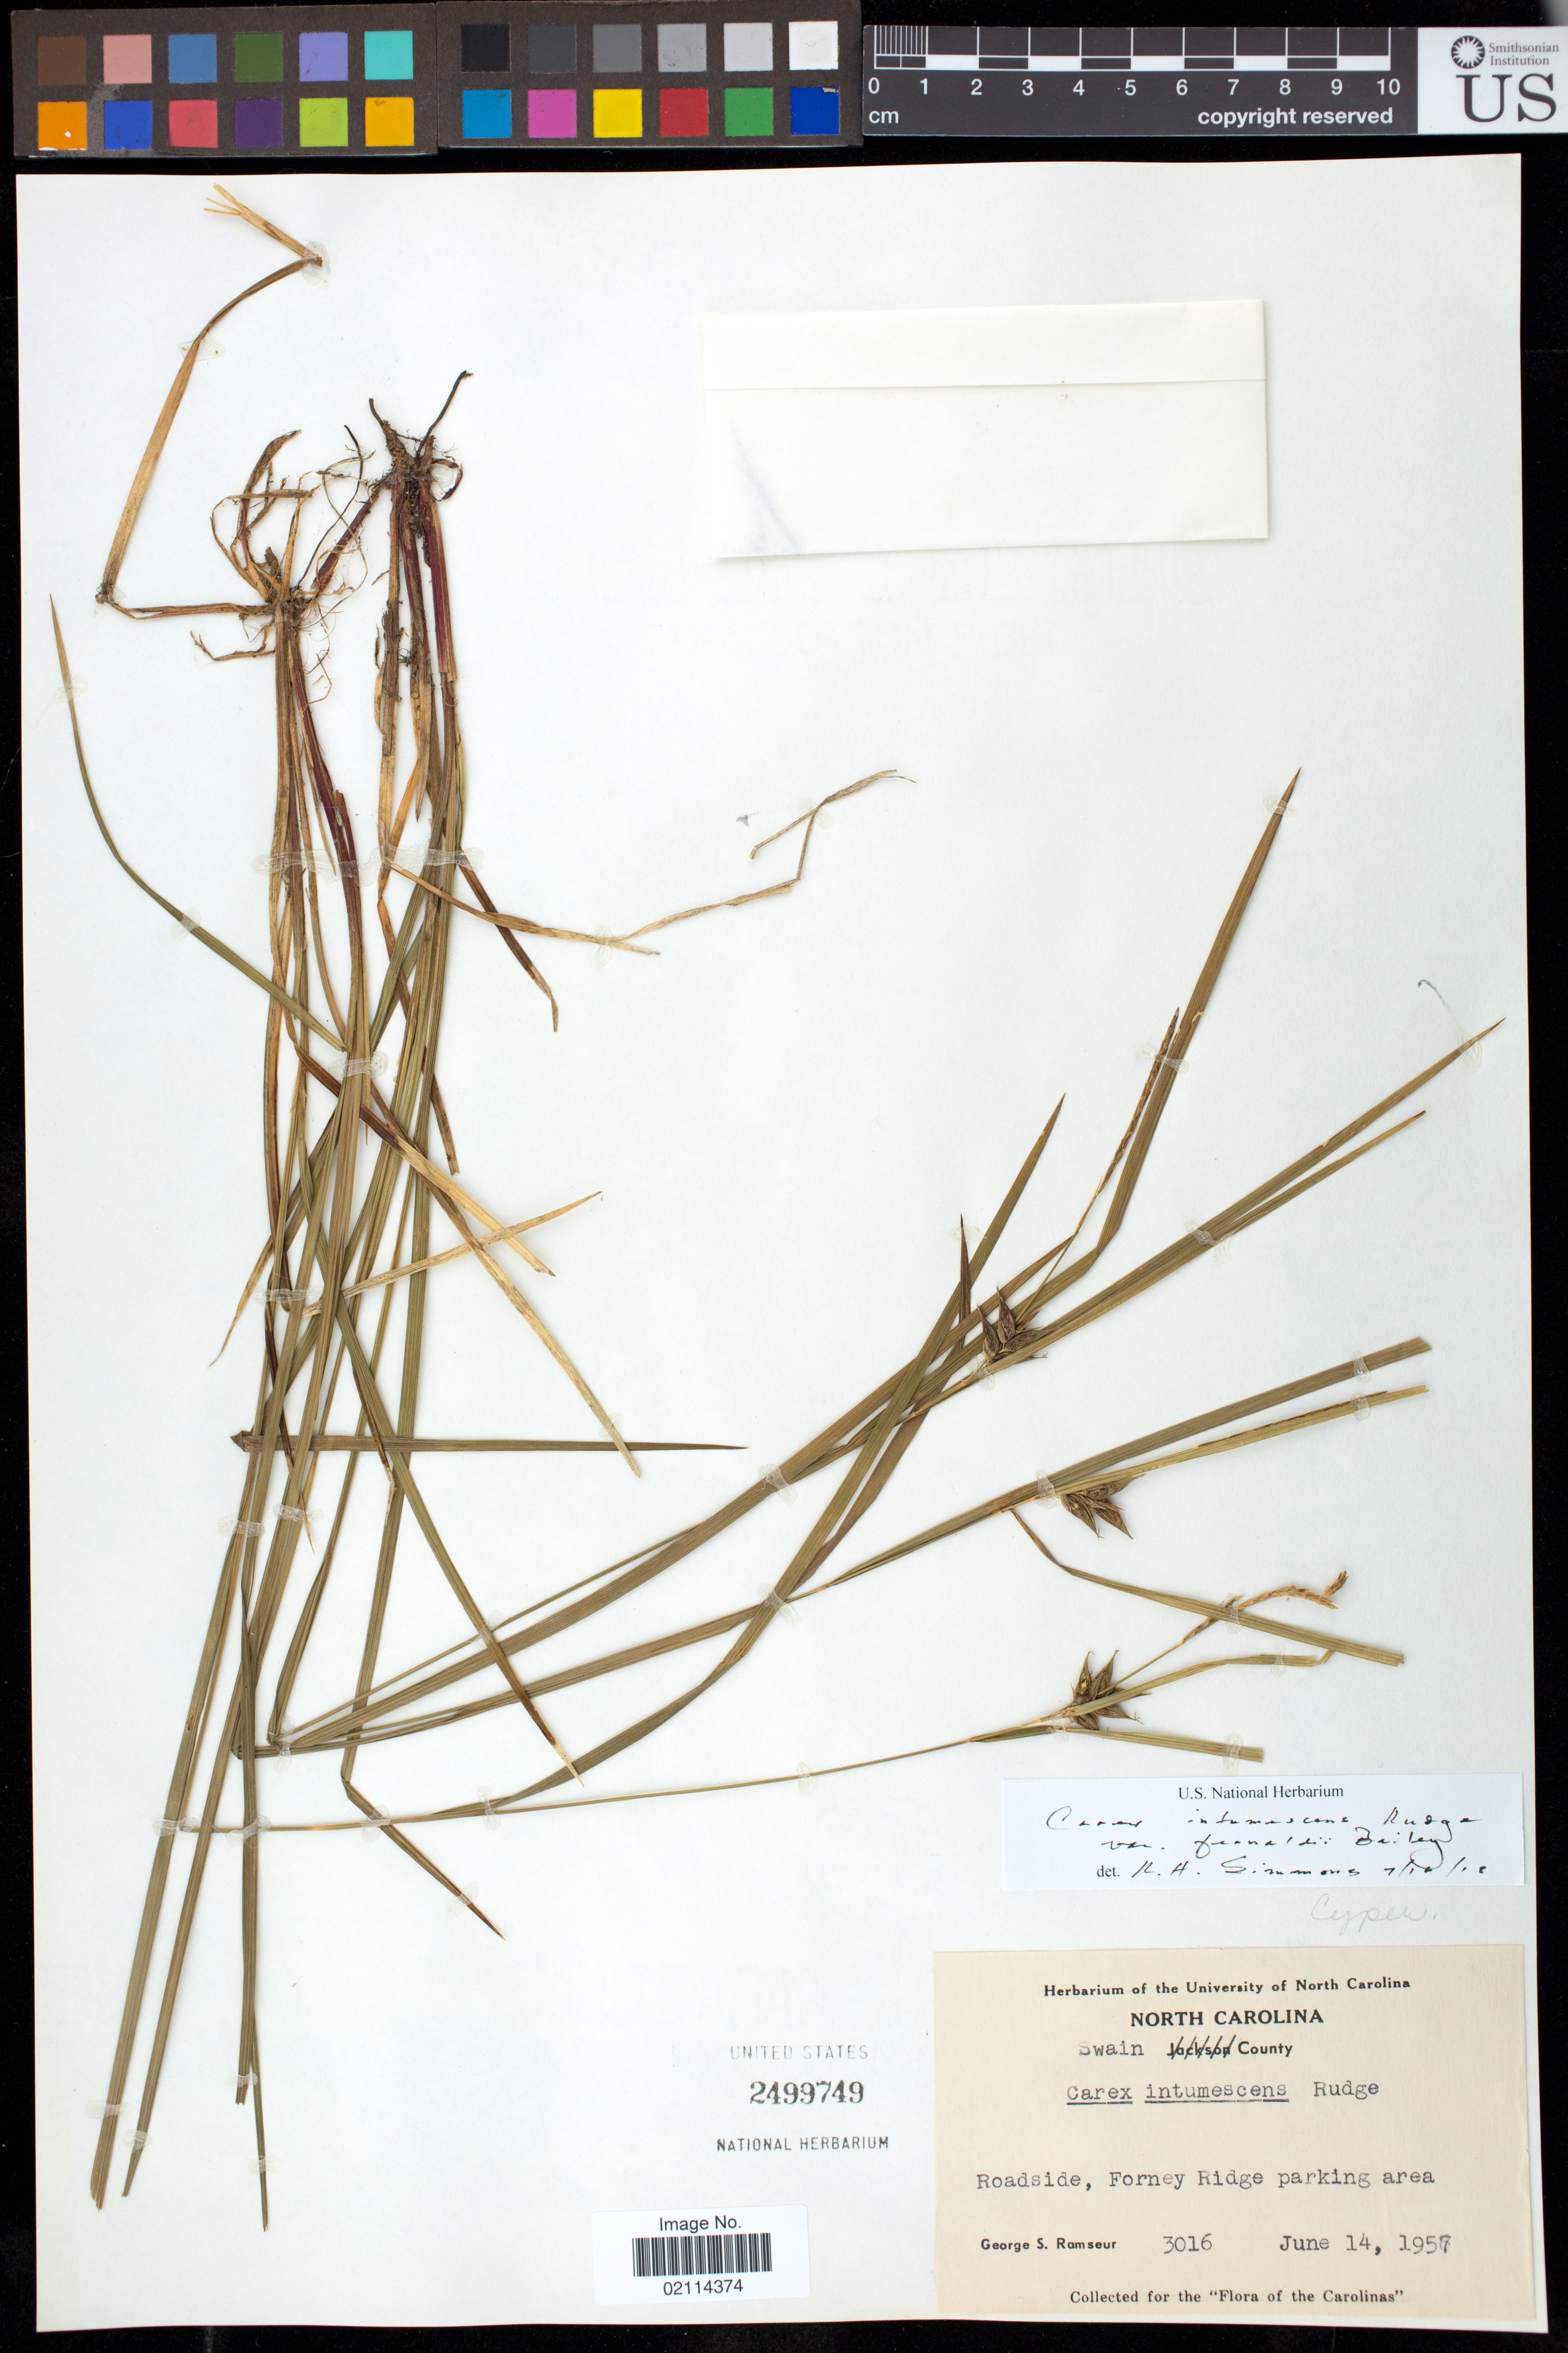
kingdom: Plantae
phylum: Tracheophyta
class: Liliopsida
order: Poales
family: Cyperaceae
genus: Carex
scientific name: Carex intumescens var. fernaldii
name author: L.H. Bailey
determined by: Simmons, R. H., (UNITED STATES)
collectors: G. S. Ramseur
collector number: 3016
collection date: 1957-06-14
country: United States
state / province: North Carolina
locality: Swain County, roadside, Forney Ridge parking area, "the Carolinas".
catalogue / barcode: US 2499749